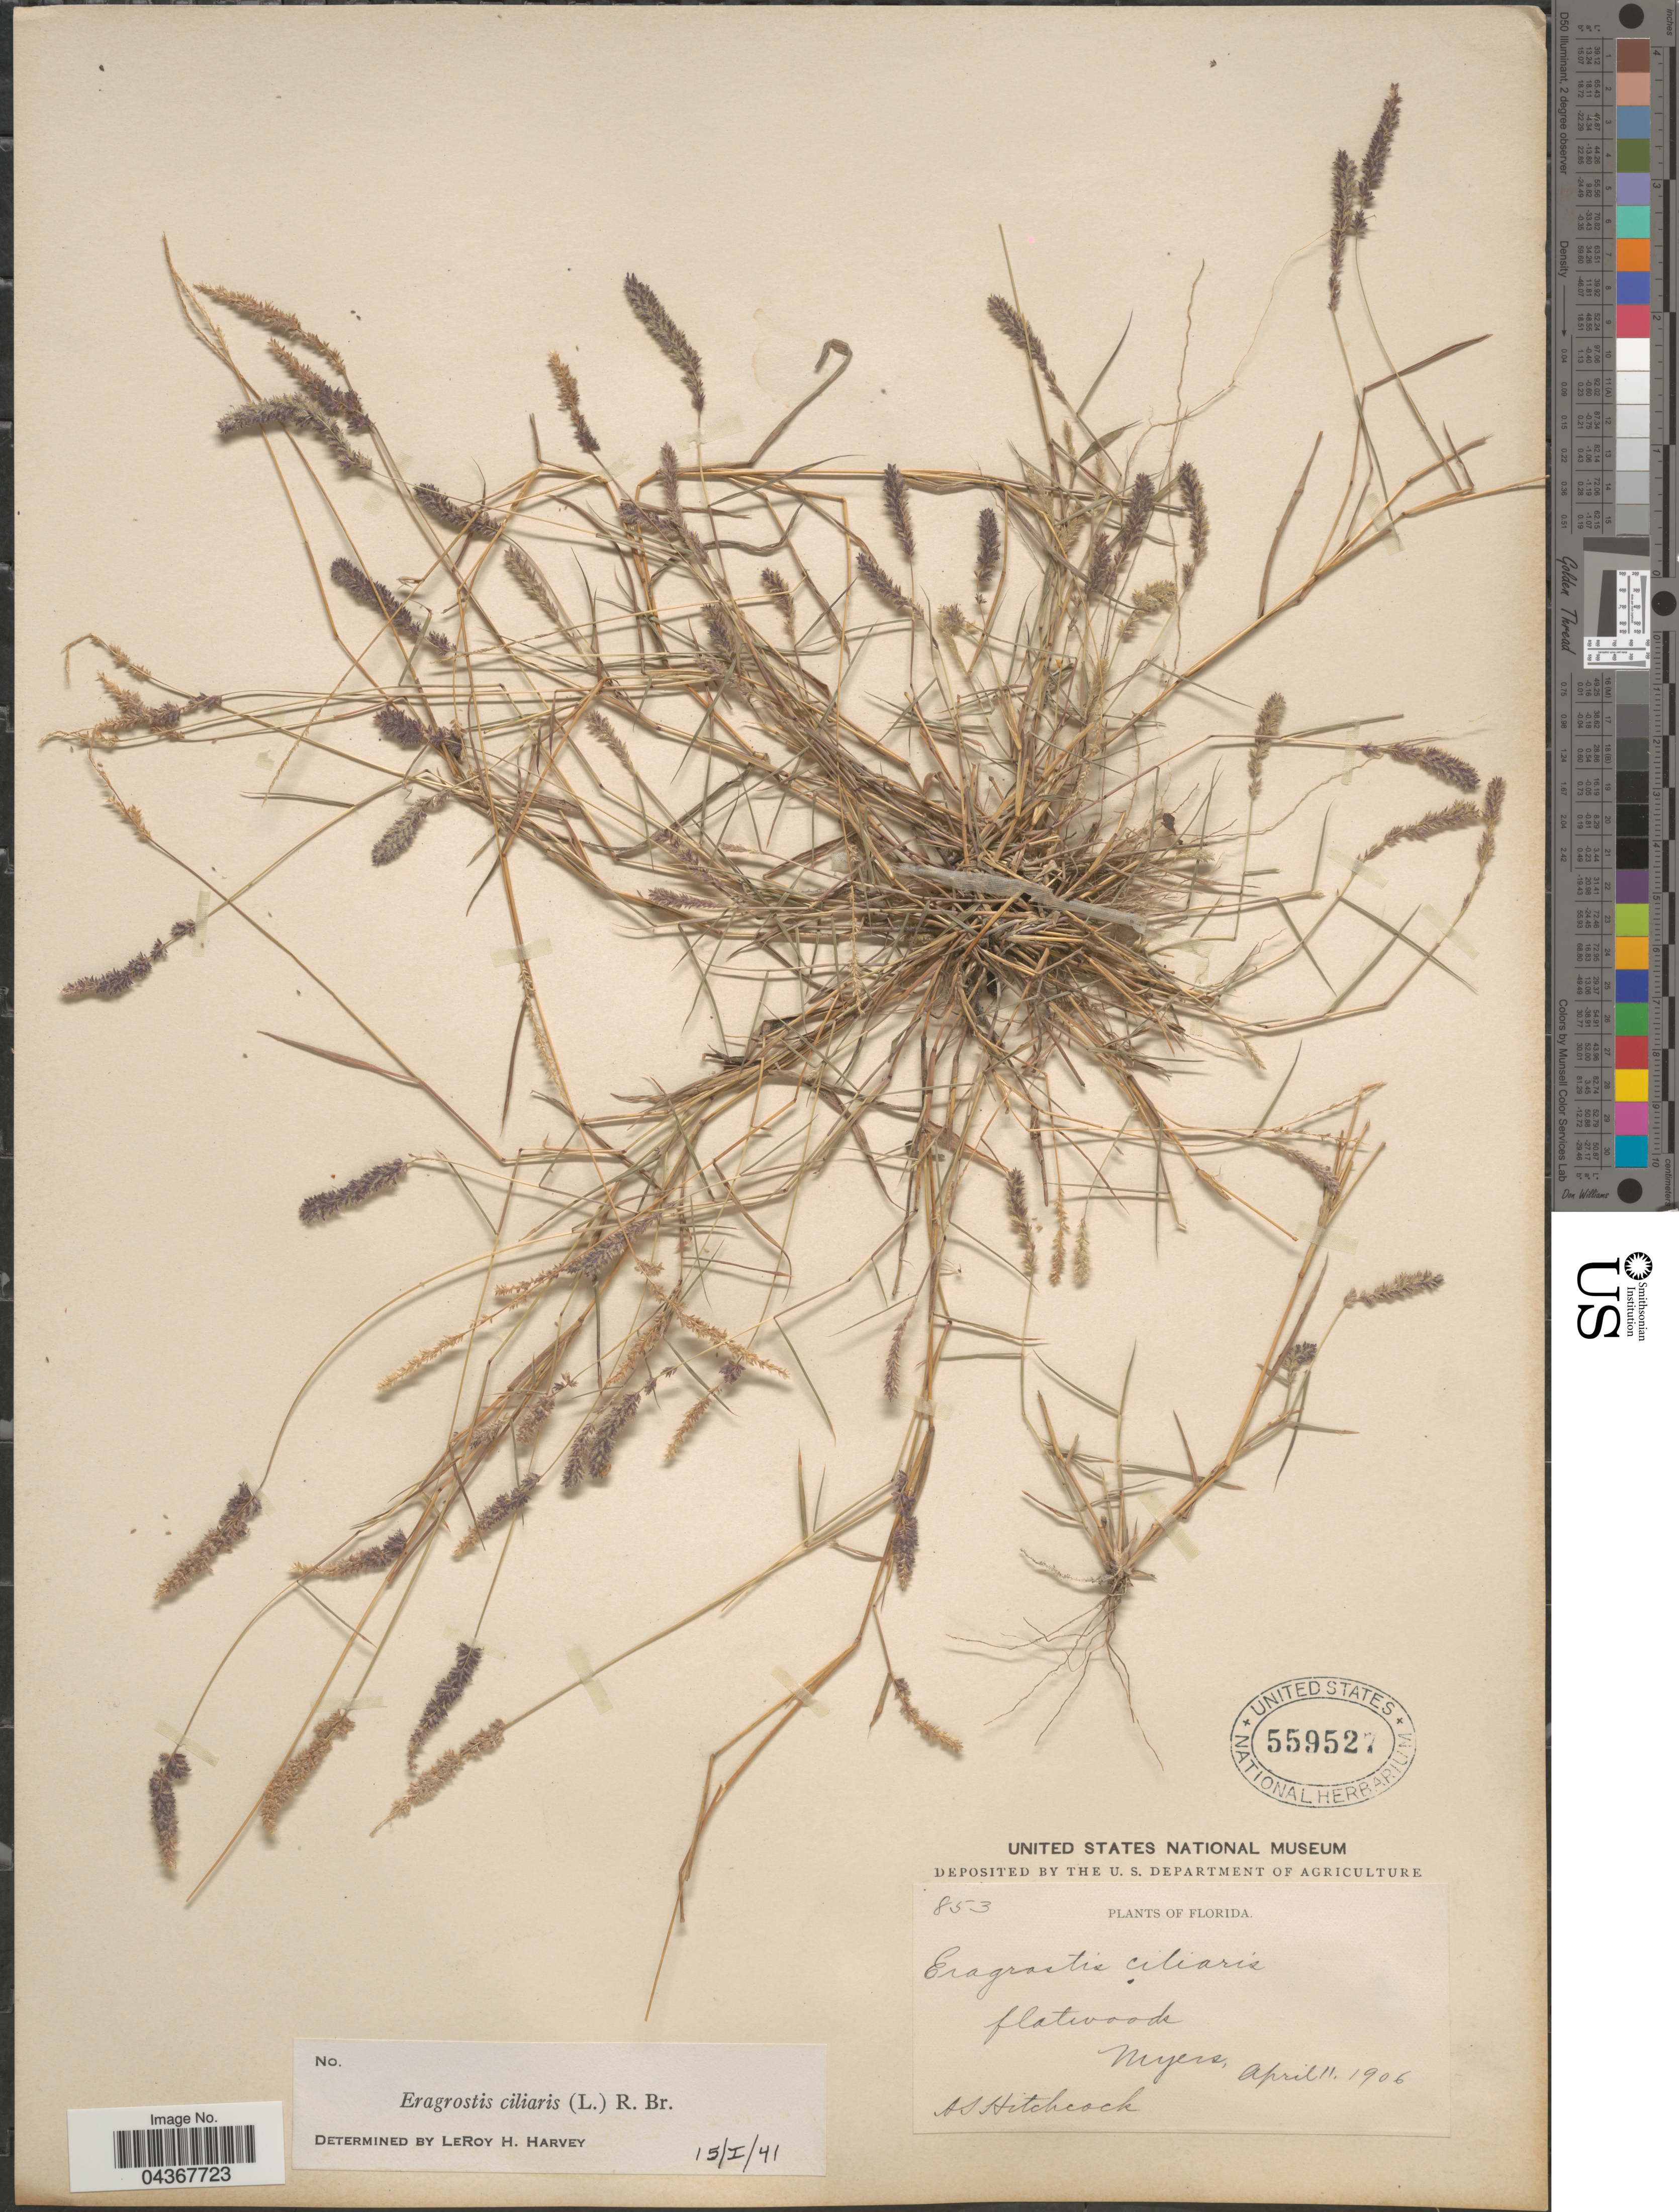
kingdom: Plantae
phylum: Tracheophyta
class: Liliopsida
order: Poales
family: Poaceae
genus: Eragrostis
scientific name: Eragrostis ciliaris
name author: (L.) R. Br.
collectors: A. S. Hitchcock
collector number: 853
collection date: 1906-04-11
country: United States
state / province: Florida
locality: Myers.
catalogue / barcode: US 559527